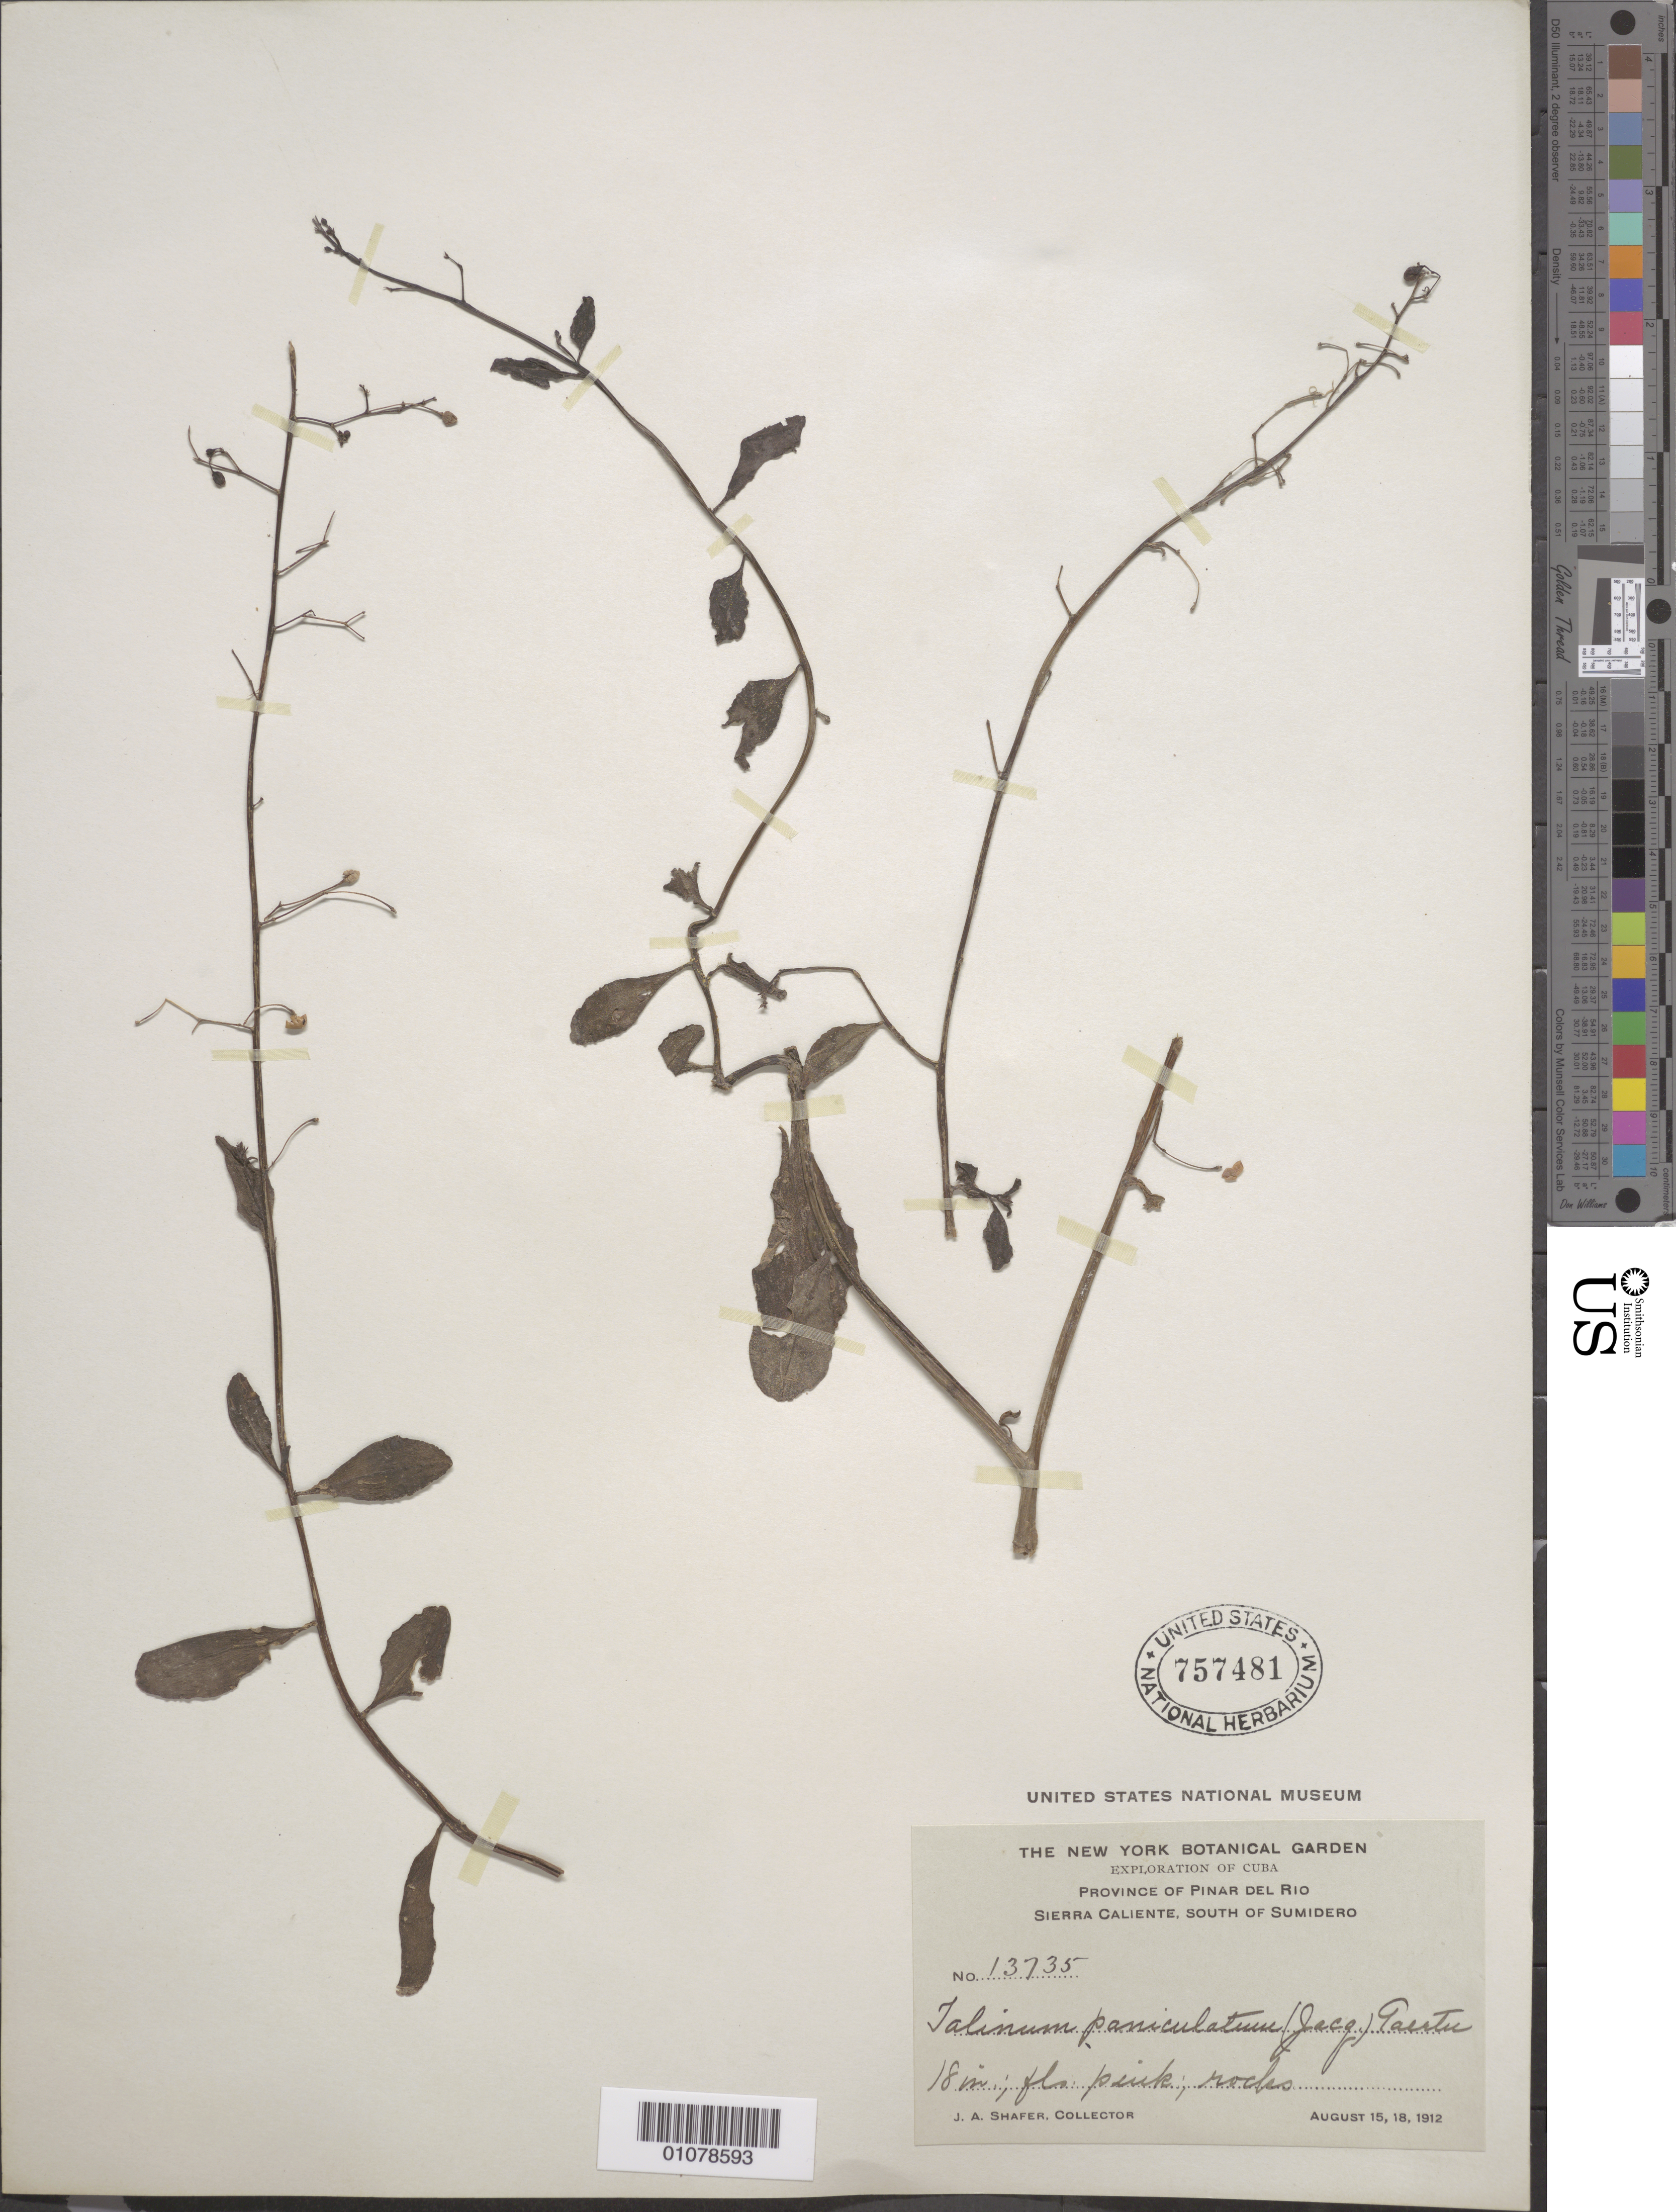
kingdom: Plantae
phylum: Tracheophyta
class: Magnoliopsida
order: Caryophyllales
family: Talinaceae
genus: Talinum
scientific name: Talinum paniculatum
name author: (Jacq.) Gaertn.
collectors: J. A. Shafer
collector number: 13735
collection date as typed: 15 Aug 1912 to 18 Aug 1912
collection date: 1912-08-15/1912-08-18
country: Cuba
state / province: Pinar del Rio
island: Cuba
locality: Province of Pinar del Rio, Sierra caliente, S of Sumidero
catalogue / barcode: US 757481